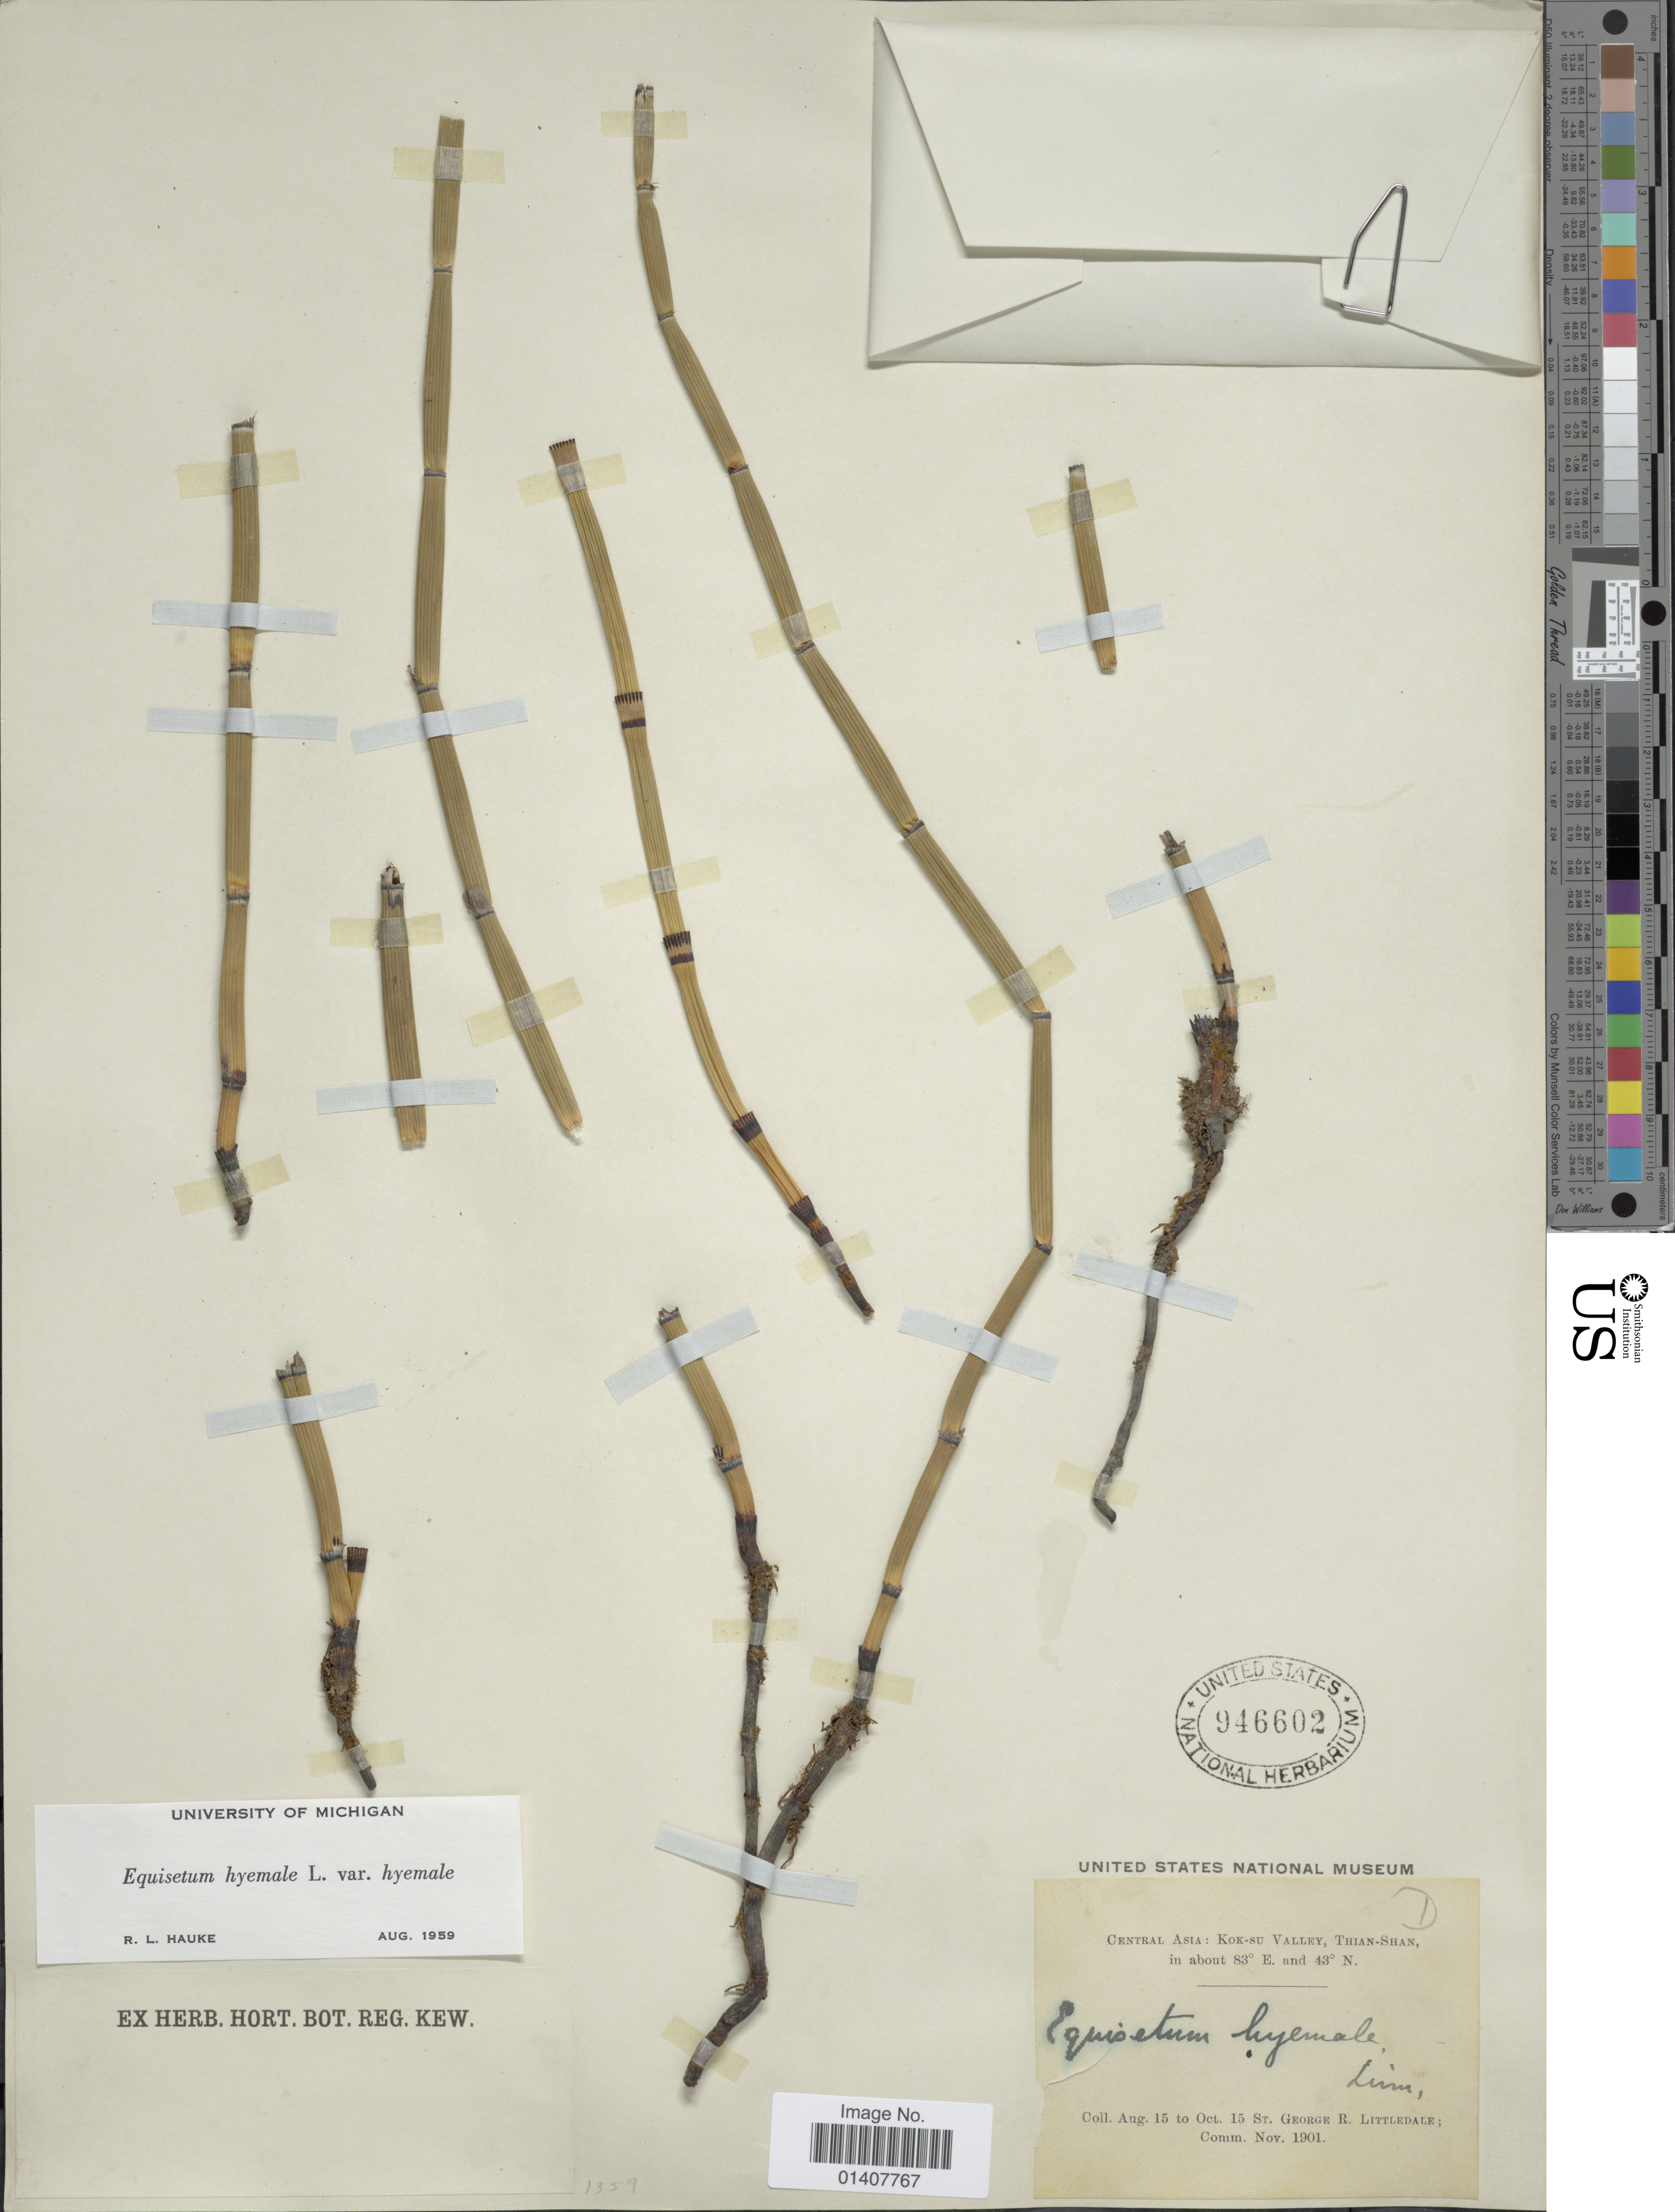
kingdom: Plantae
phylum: Tracheophyta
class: Polypodiopsida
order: Equisetales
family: Equisetaceae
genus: Equisetum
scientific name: Equisetum hyemale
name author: L.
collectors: G. Littledale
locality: Central Asia: Kok-su valley, Thian-Shan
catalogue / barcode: US 946602